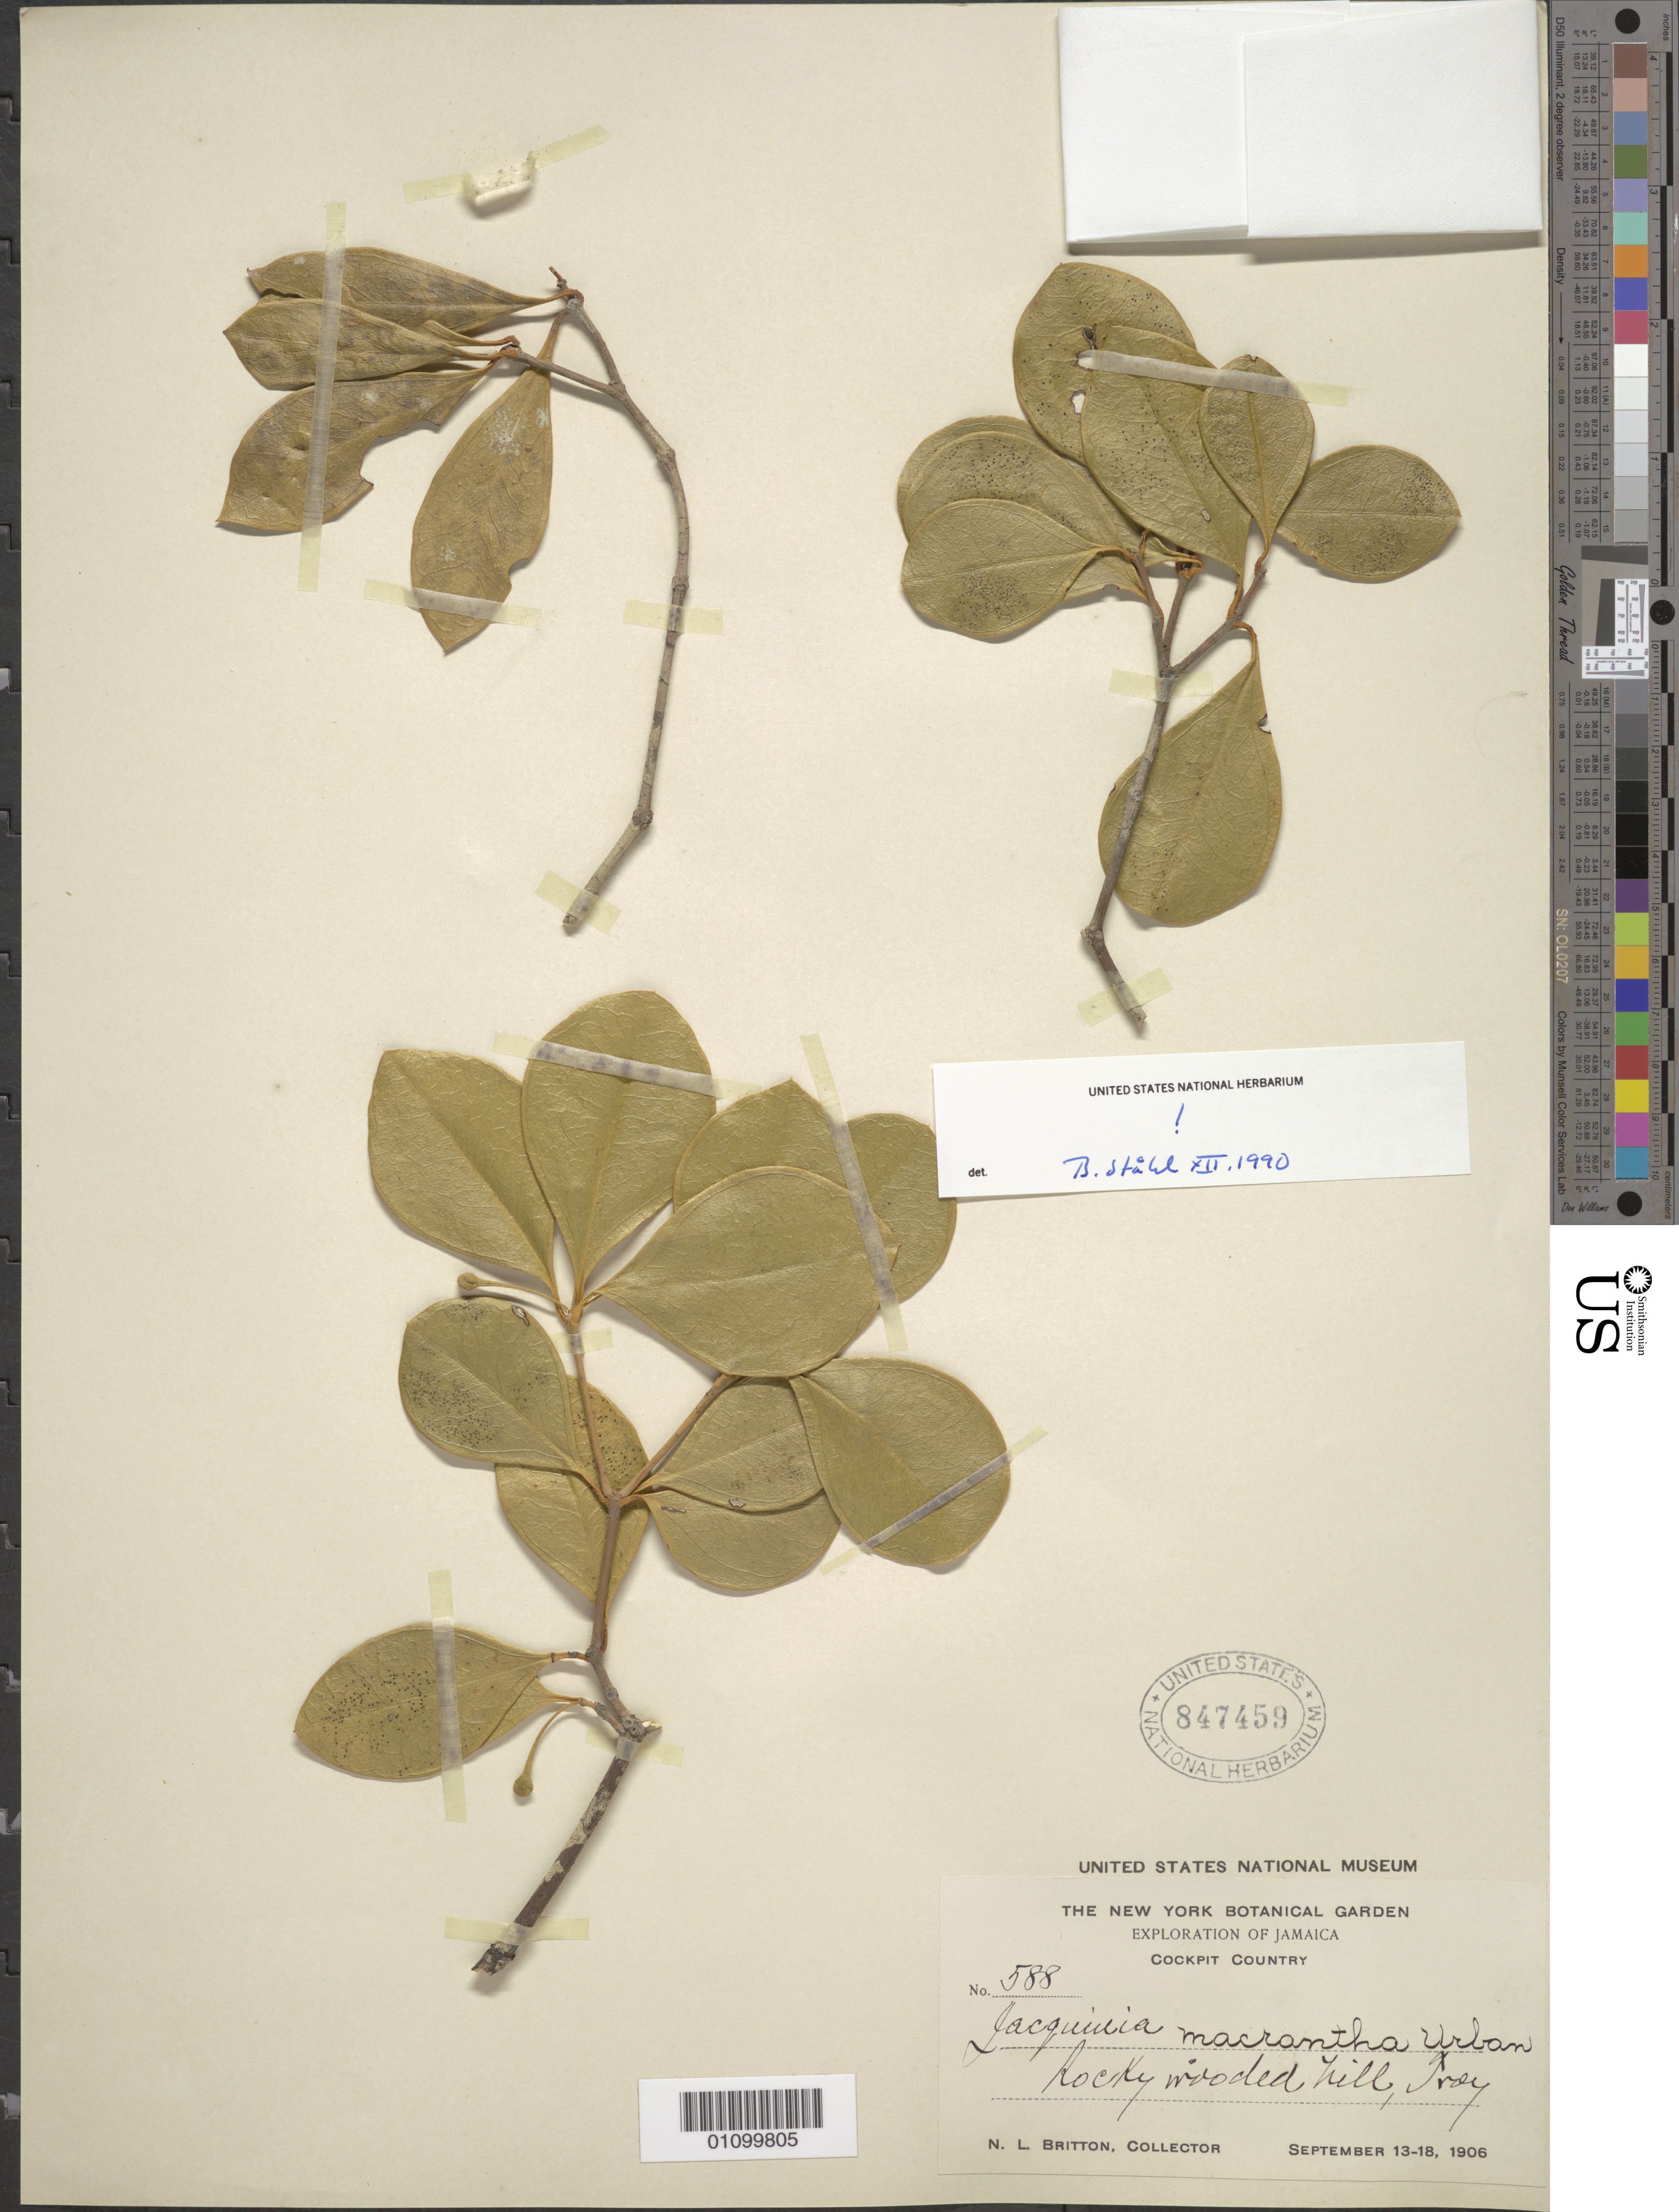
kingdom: Plantae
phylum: Tracheophyta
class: Magnoliopsida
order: Ericales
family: Primulaceae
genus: Jacquinia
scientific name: Jacquinia macrantha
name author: Urb.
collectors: N. Britton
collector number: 588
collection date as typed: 13 Dec 1906 to 18 Dec 1906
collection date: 1906-12-13/1906-12-18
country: Jamaica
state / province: Trelawny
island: Jamaica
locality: Rocky wooded hill, Troy. Cockpit county.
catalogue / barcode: US 847459